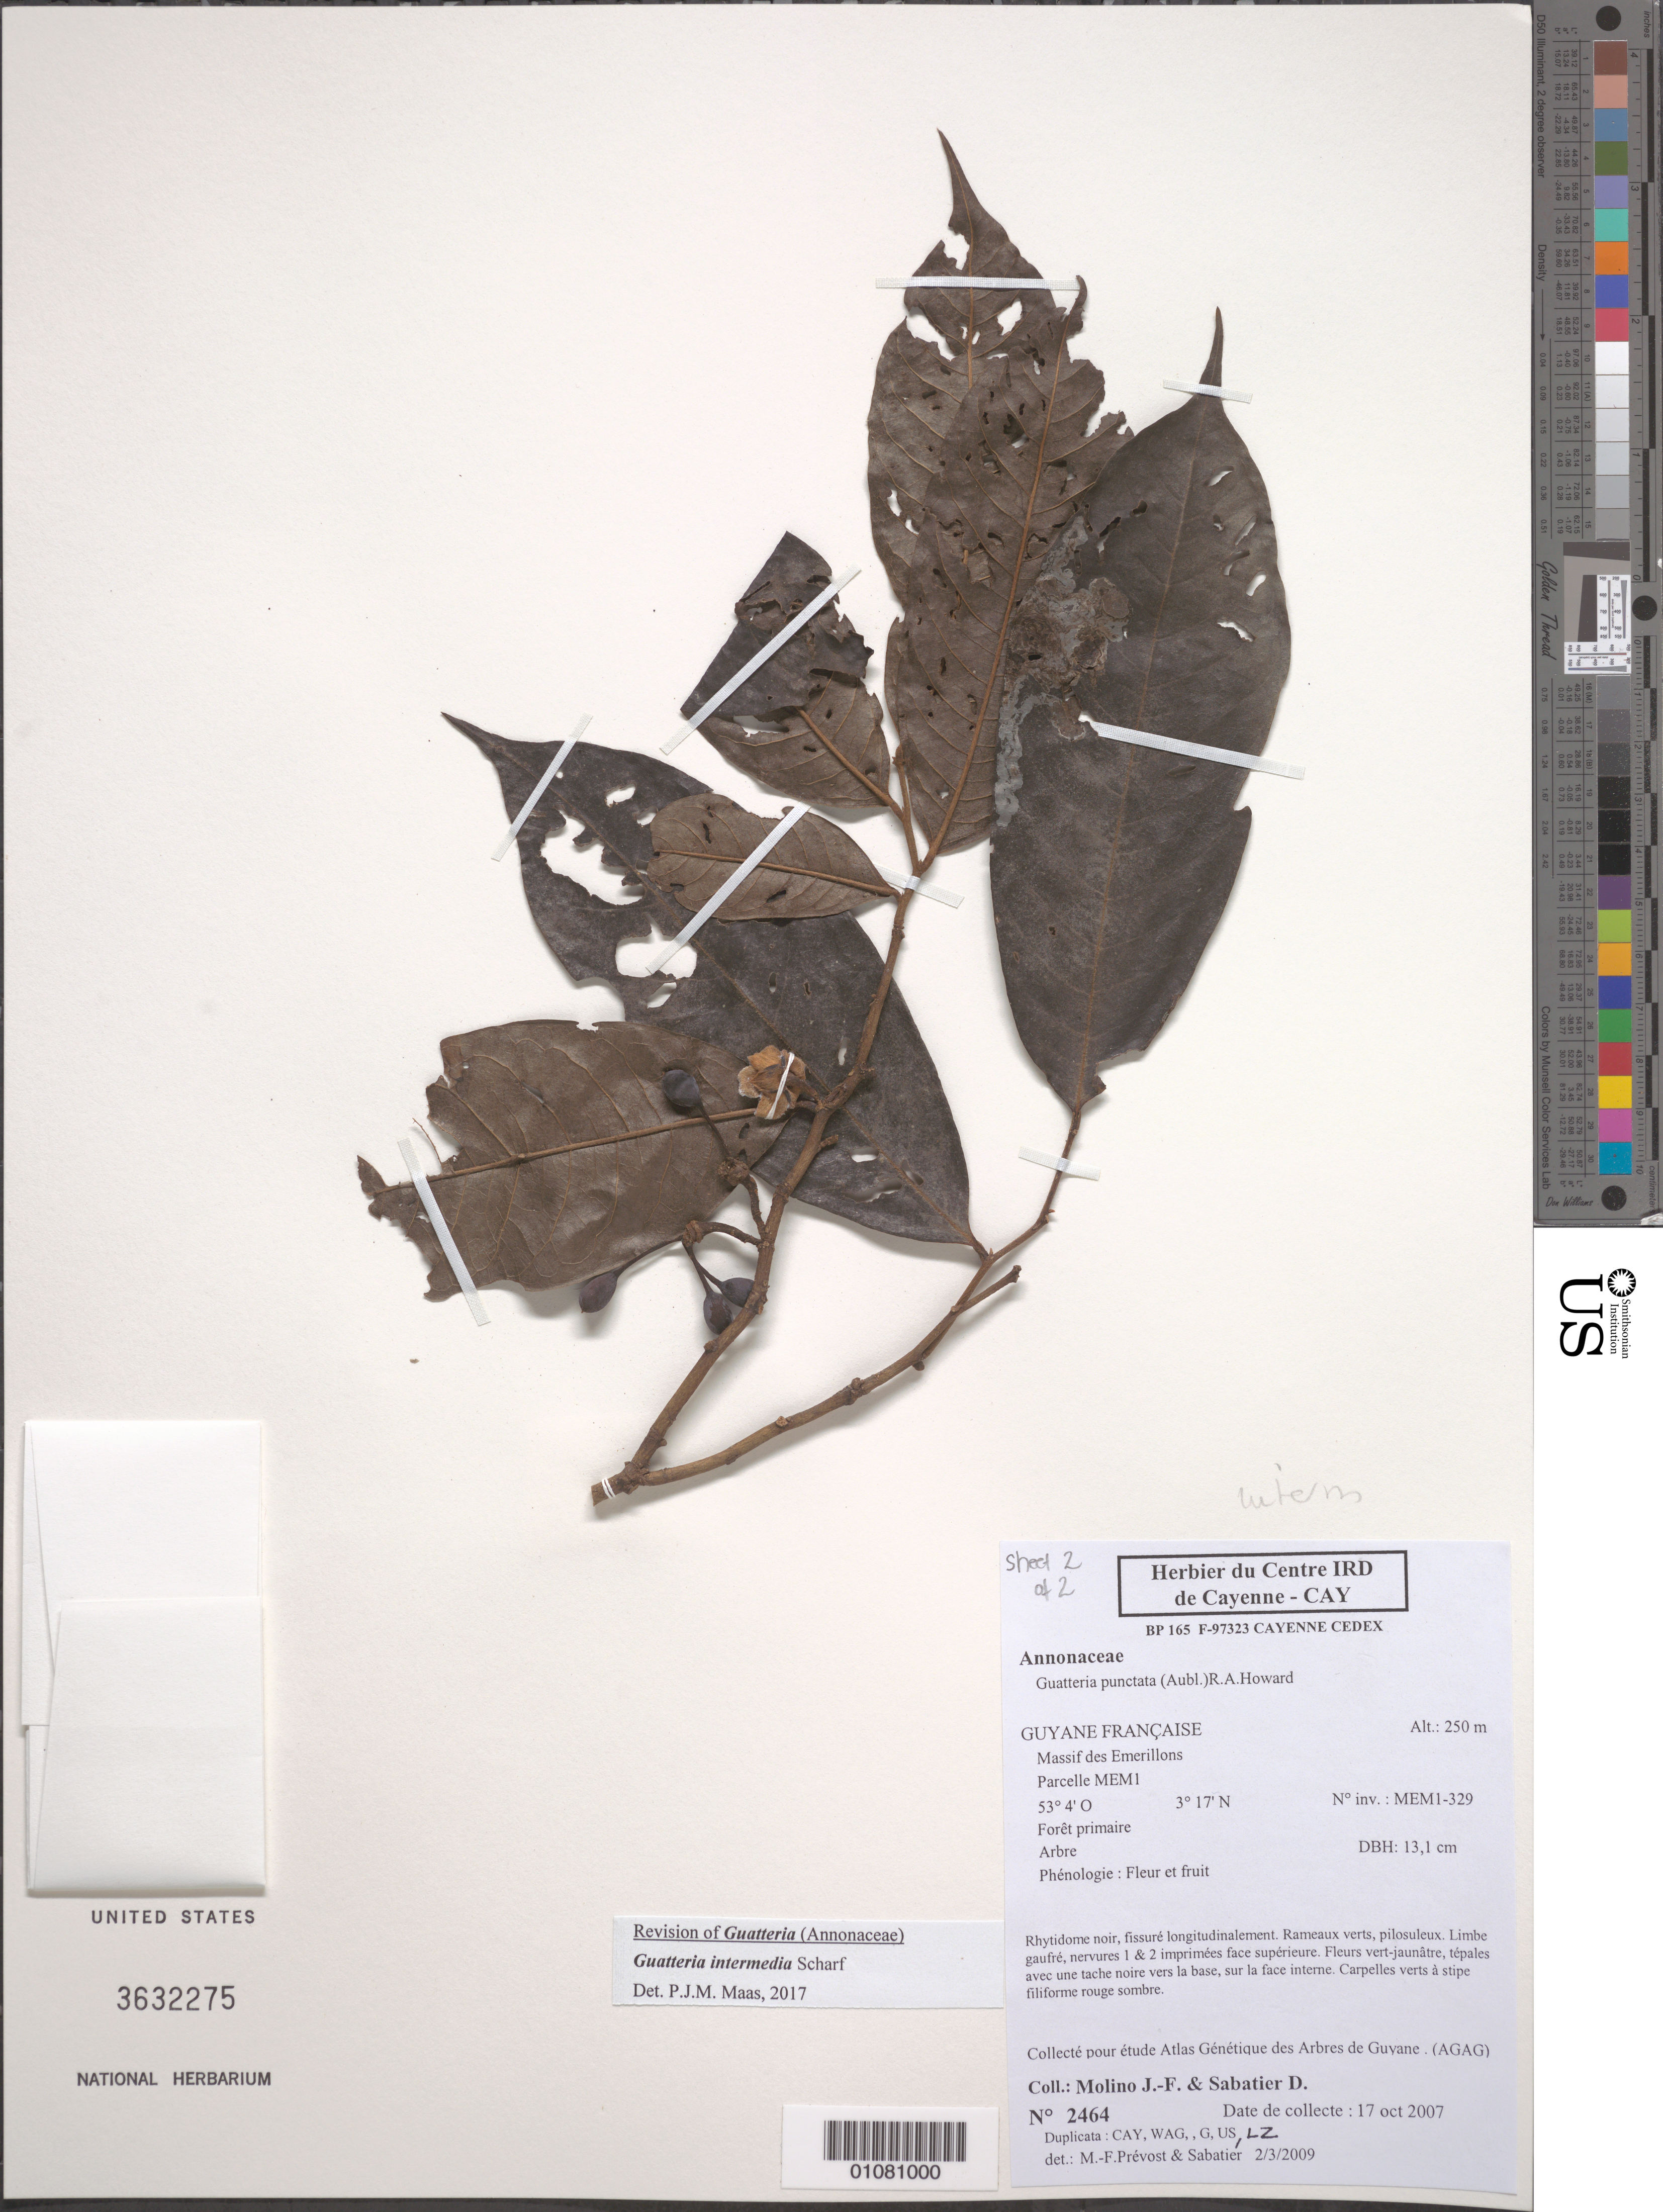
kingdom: Plantae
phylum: Tracheophyta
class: Magnoliopsida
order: Magnoliales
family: Annonaceae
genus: Guatteria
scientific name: Guatteria intermedia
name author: Scharf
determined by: Maas, Paul J.; Maas, H.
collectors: J. Molino & D. Sabatier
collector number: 2464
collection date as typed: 17-Oct-07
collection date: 2007-10-17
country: French Guiana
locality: Massif des Emerillons, Parcelle MEM1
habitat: Foret primaire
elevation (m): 250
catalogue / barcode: US 3632275